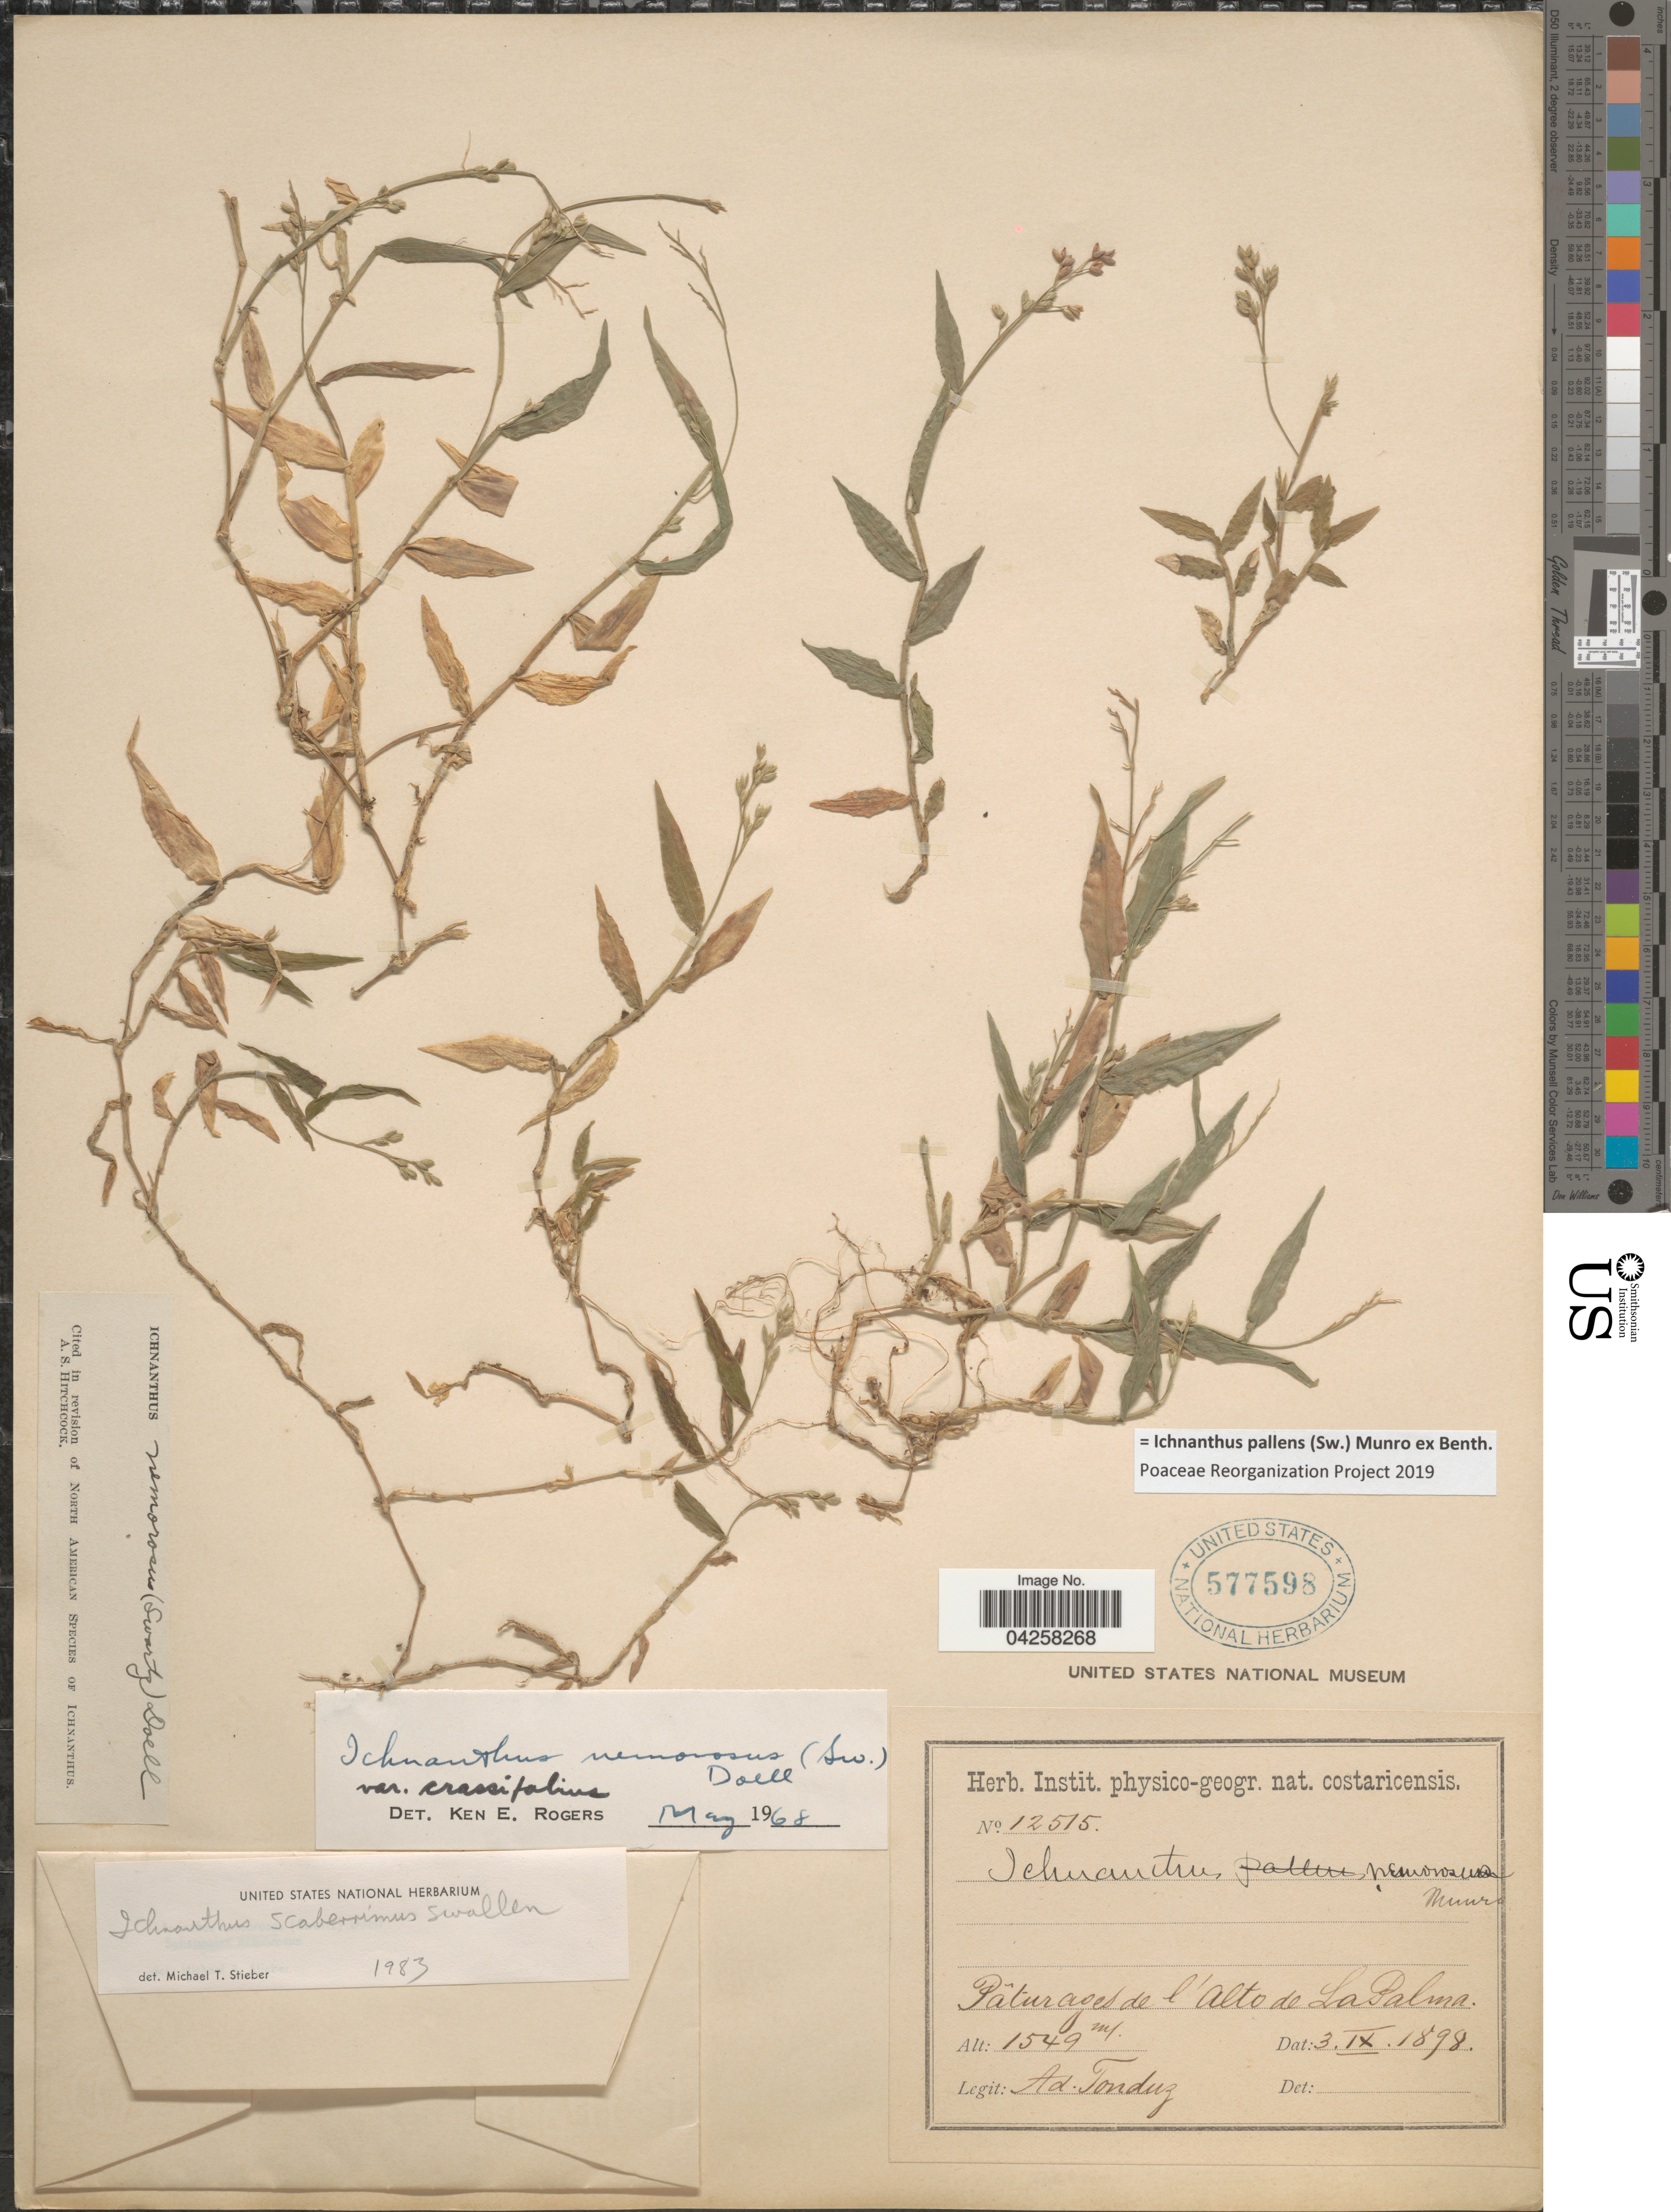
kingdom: Plantae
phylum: Tracheophyta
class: Liliopsida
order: Poales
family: Poaceae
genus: Ichnanthus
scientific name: Ichnanthus pallens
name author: (Sw.) Munro ex Benth.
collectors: A. Tonduz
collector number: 12515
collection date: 1898-09-03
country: Costa Rica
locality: Pâturages de l'Alto de La Palma.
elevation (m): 1549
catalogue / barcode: US 577598